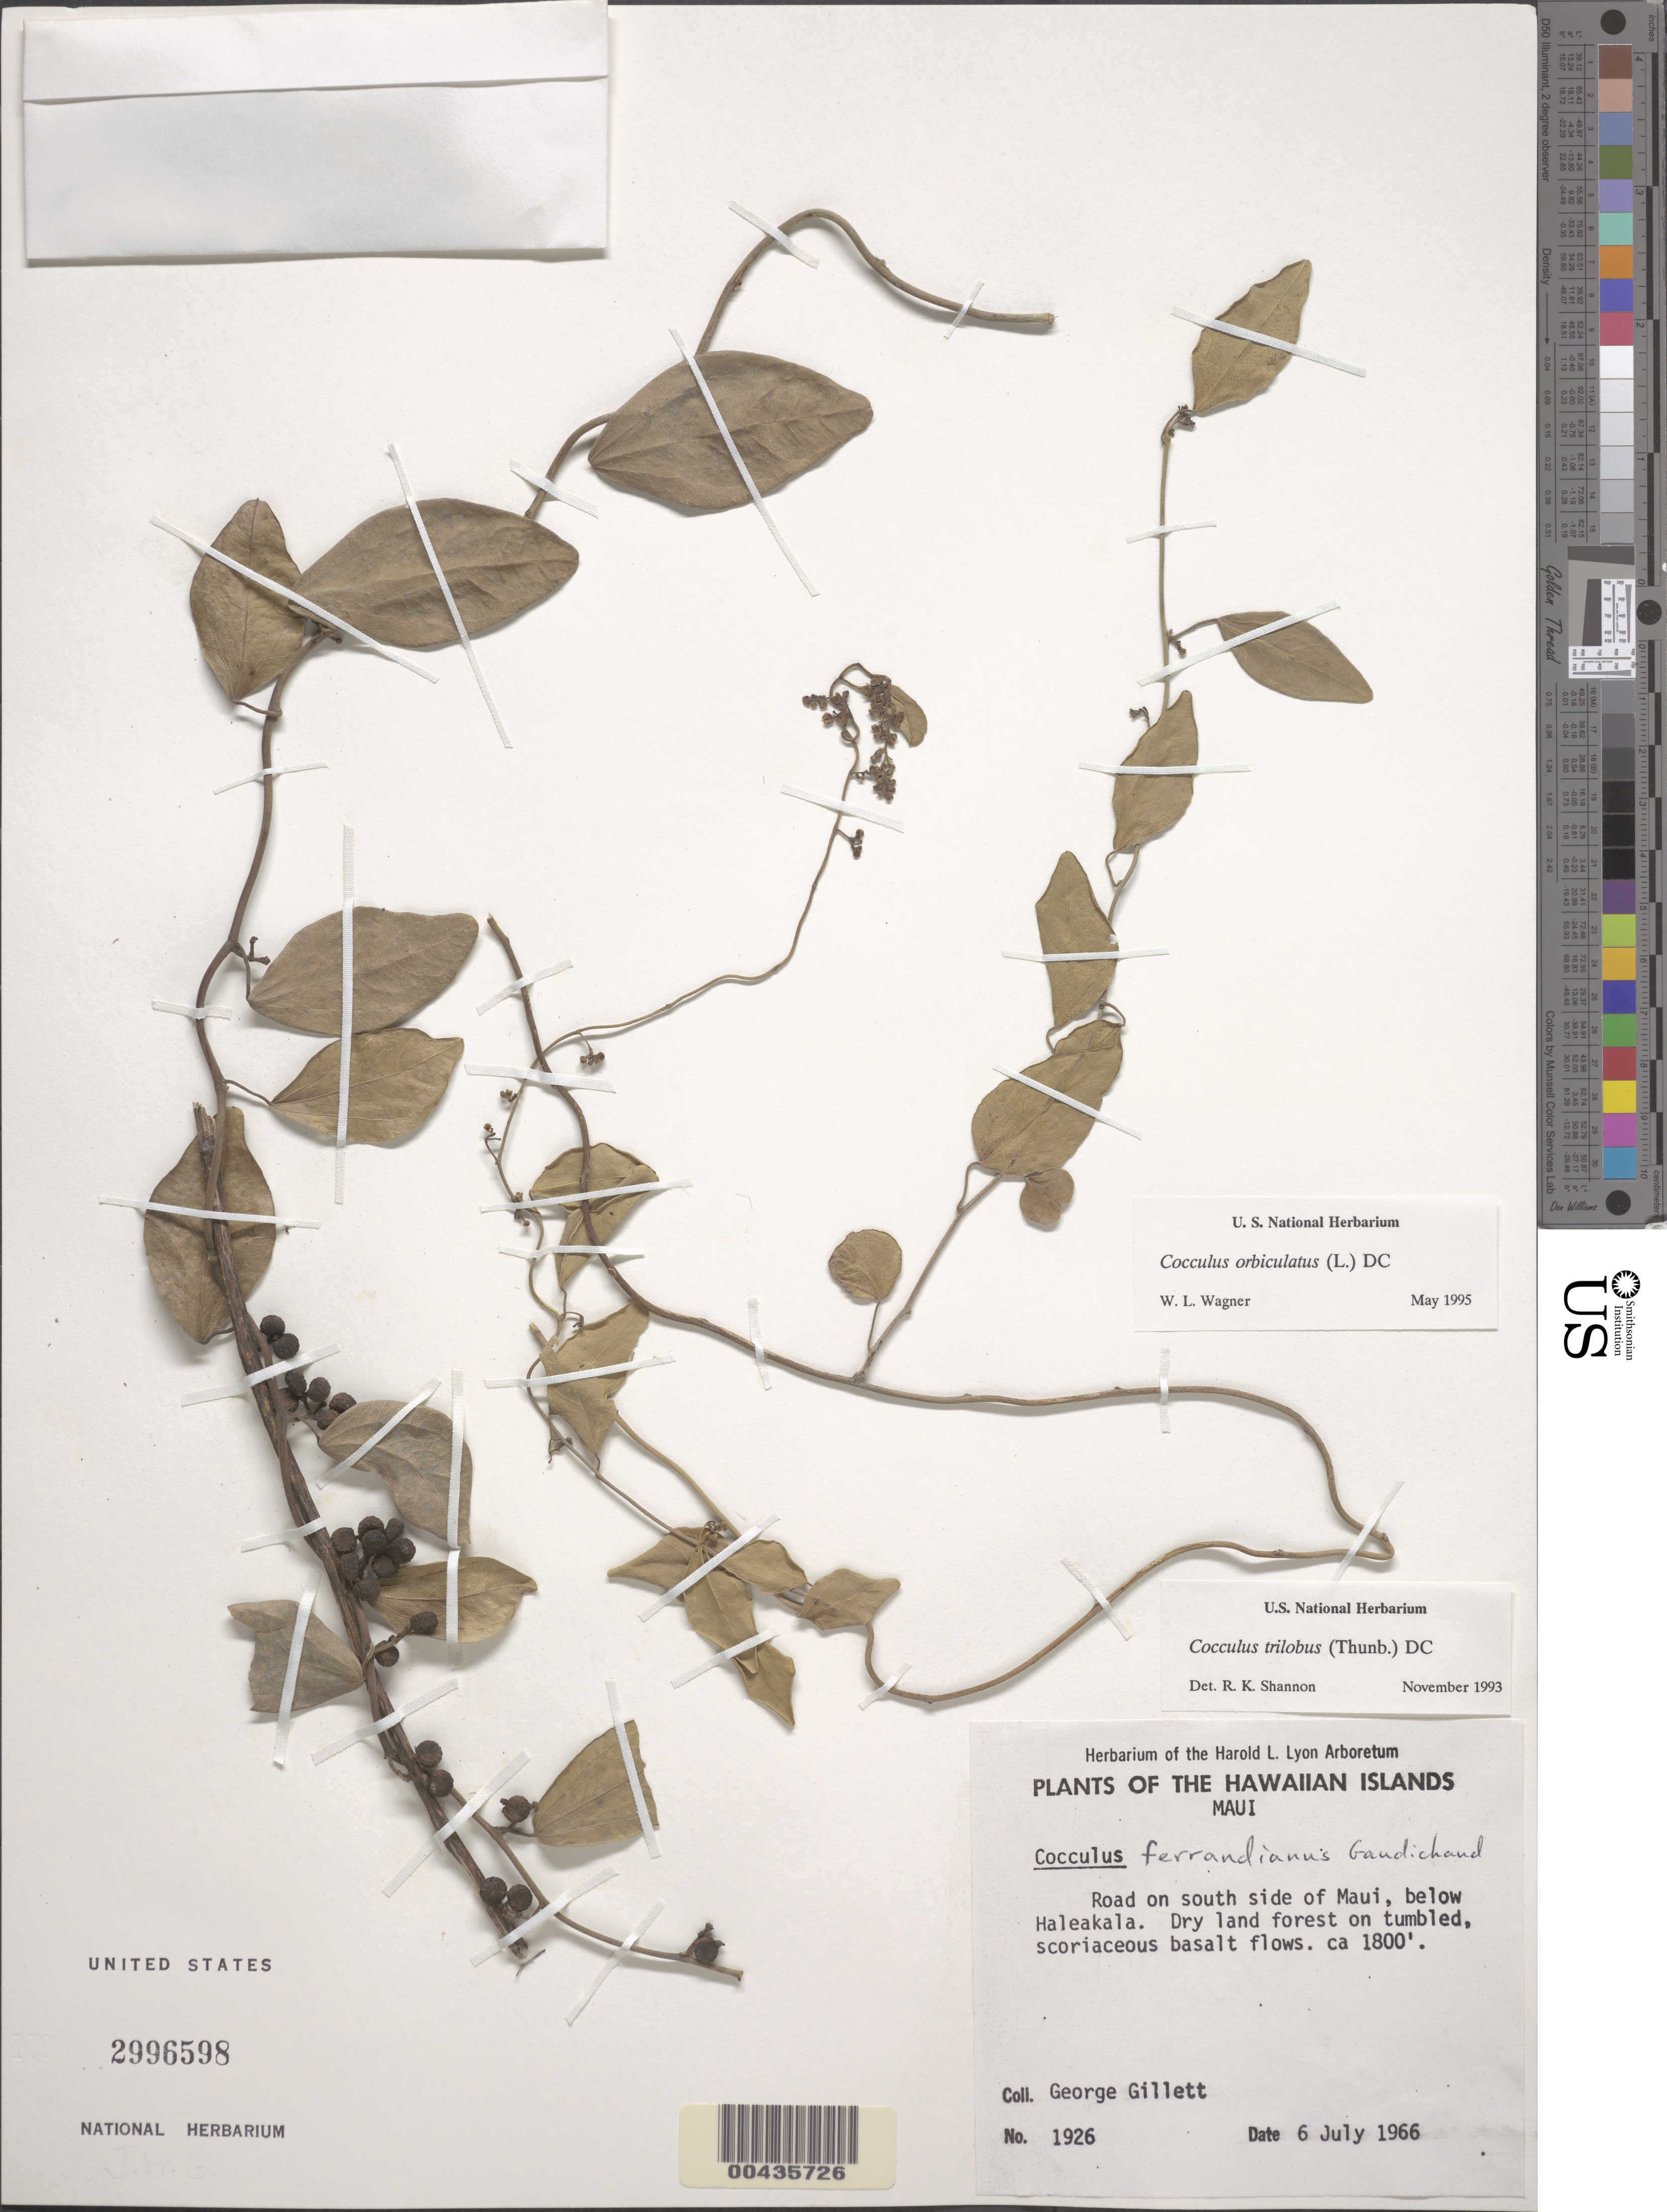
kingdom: Plantae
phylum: Tracheophyta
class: Magnoliopsida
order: Ranunculales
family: Menispermaceae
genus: Cocculus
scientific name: Cocculus orbiculatus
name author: (L.) DC.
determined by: Wagner, W. L., (BOT), Smithsonian Institution - National Museum of Natural History (UNITED STATES)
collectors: G. Gillett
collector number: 1926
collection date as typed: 6 Jul 1966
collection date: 1966-07-06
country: United States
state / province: Hawaii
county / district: Maui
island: Maui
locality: Road on S side of Maui, below Haleakala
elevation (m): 549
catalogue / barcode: US 2996598